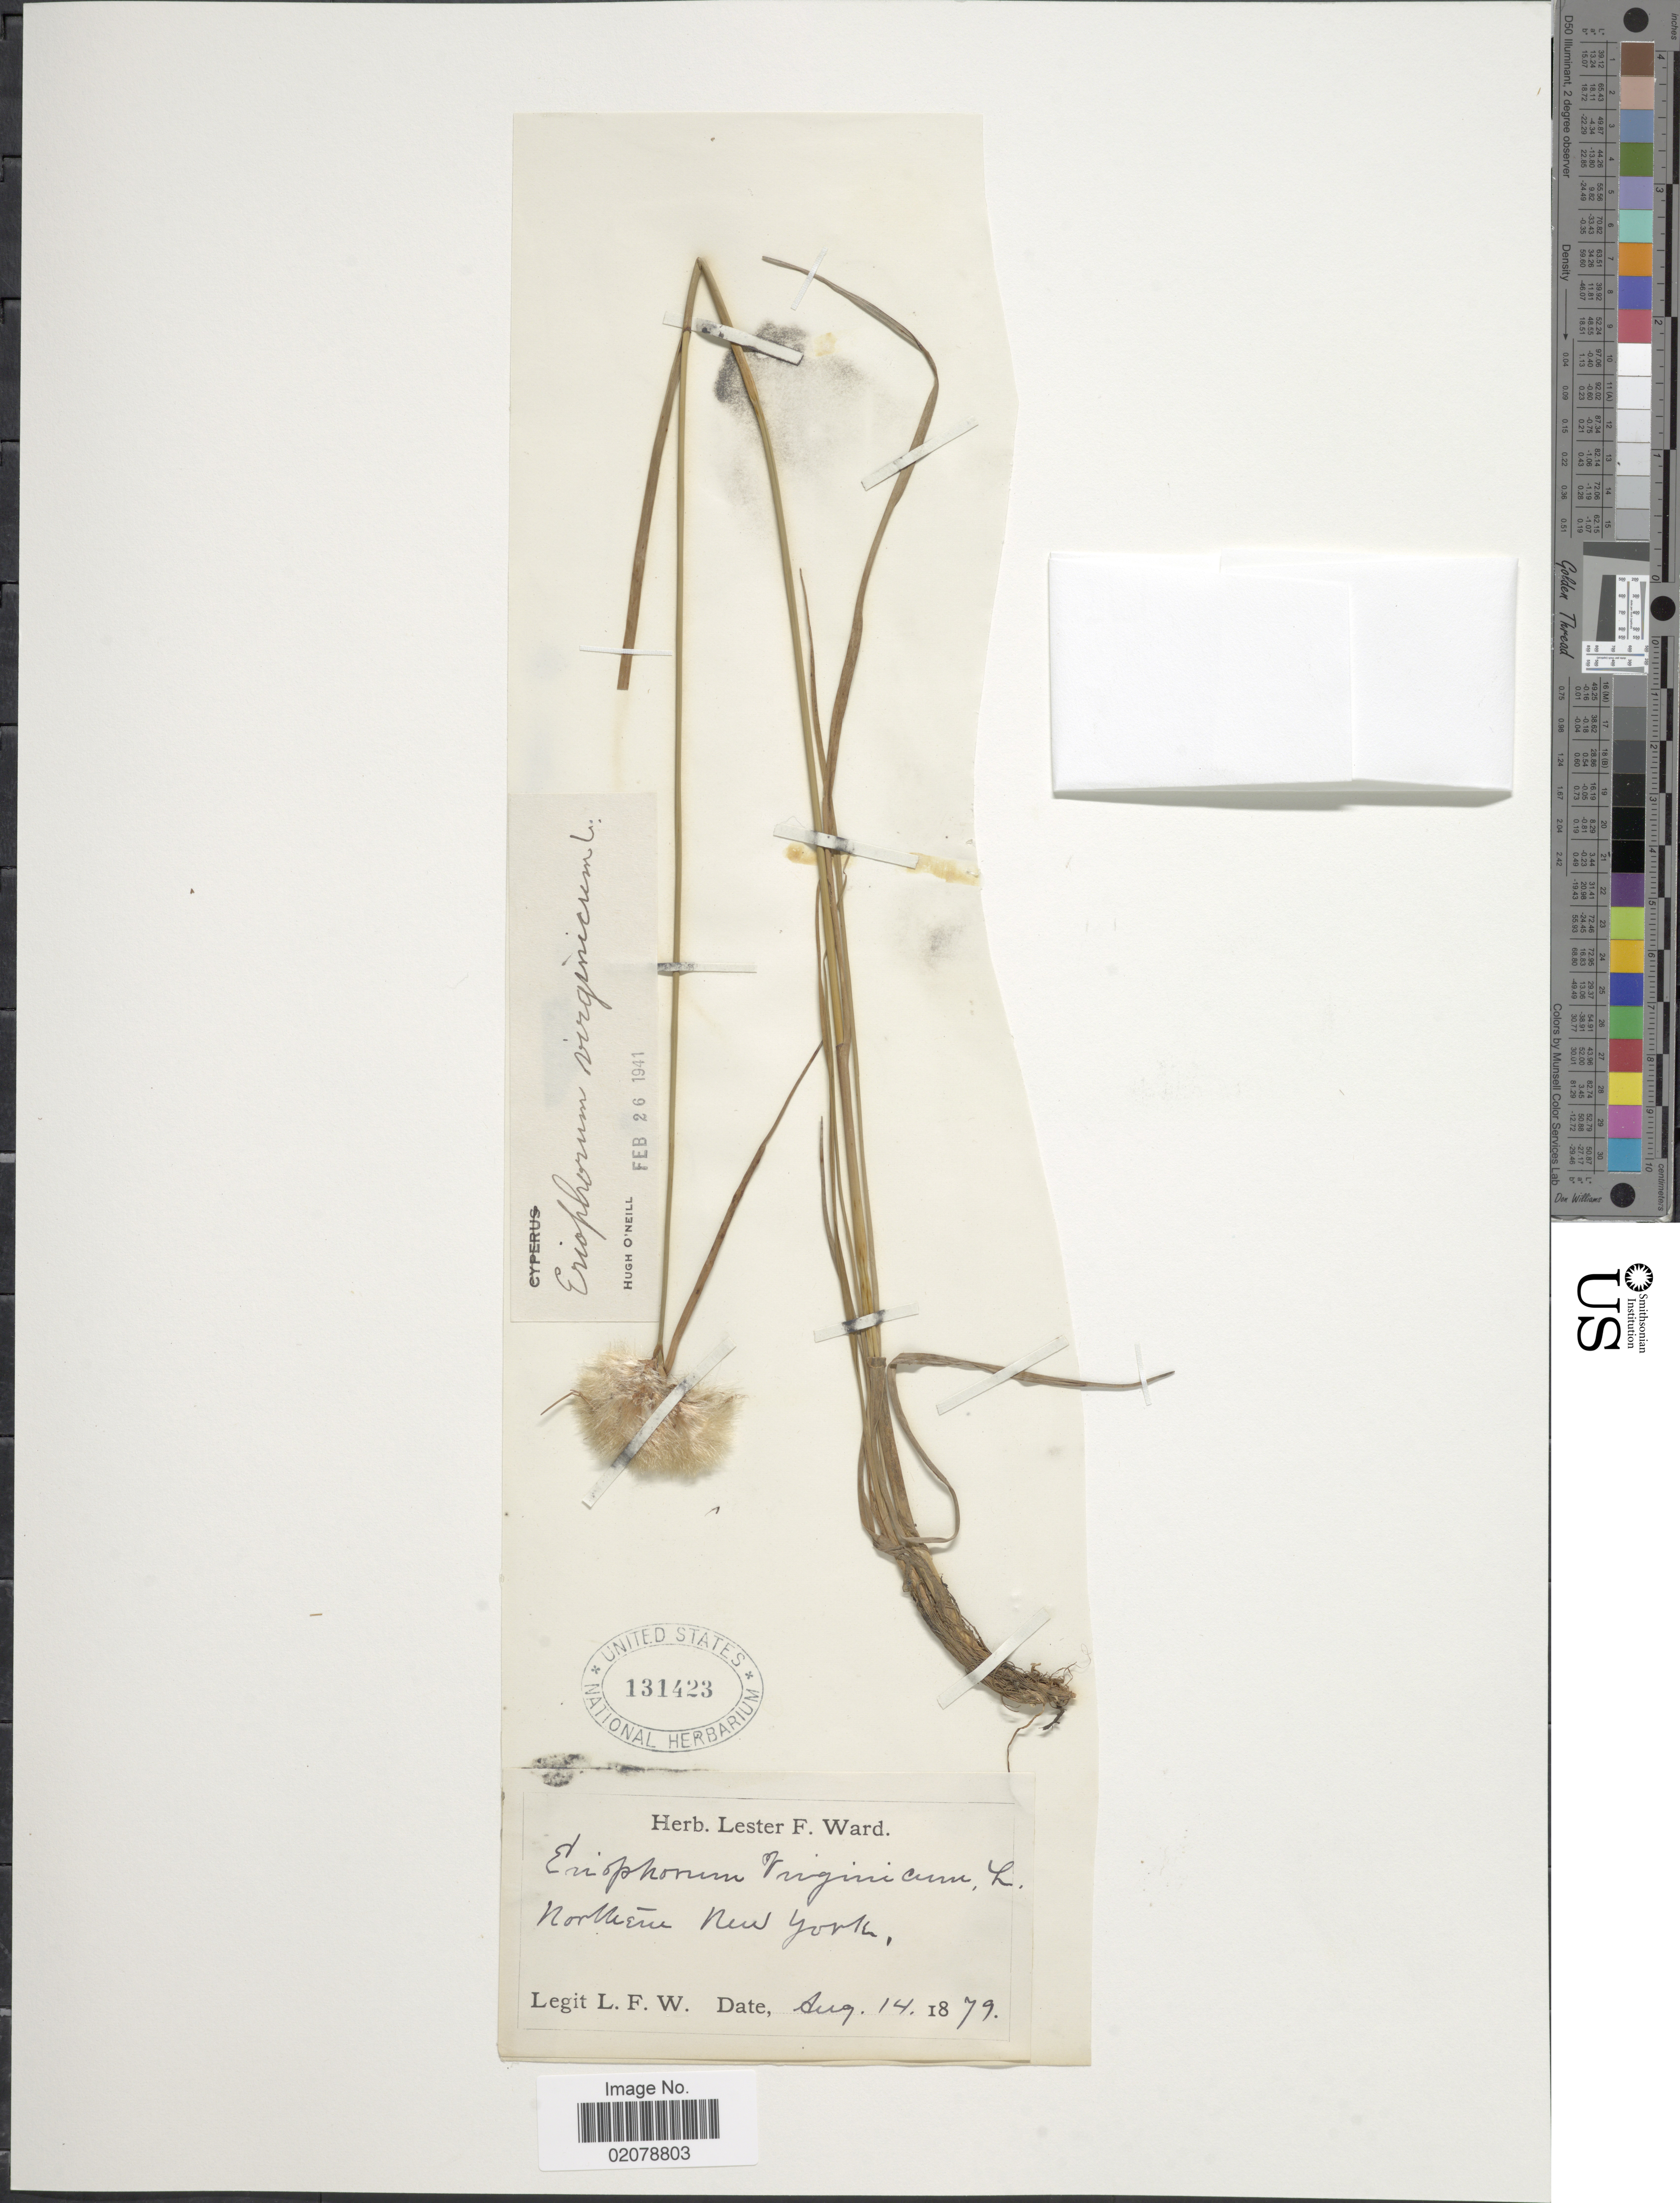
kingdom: Plantae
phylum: Tracheophyta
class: Liliopsida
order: Poales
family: Cyperaceae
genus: Eriophorum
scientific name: Eriophorum virginicum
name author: L.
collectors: L. F. Ward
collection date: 1879-08-14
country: United States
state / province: New York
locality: Northern New York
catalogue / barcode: US 131423